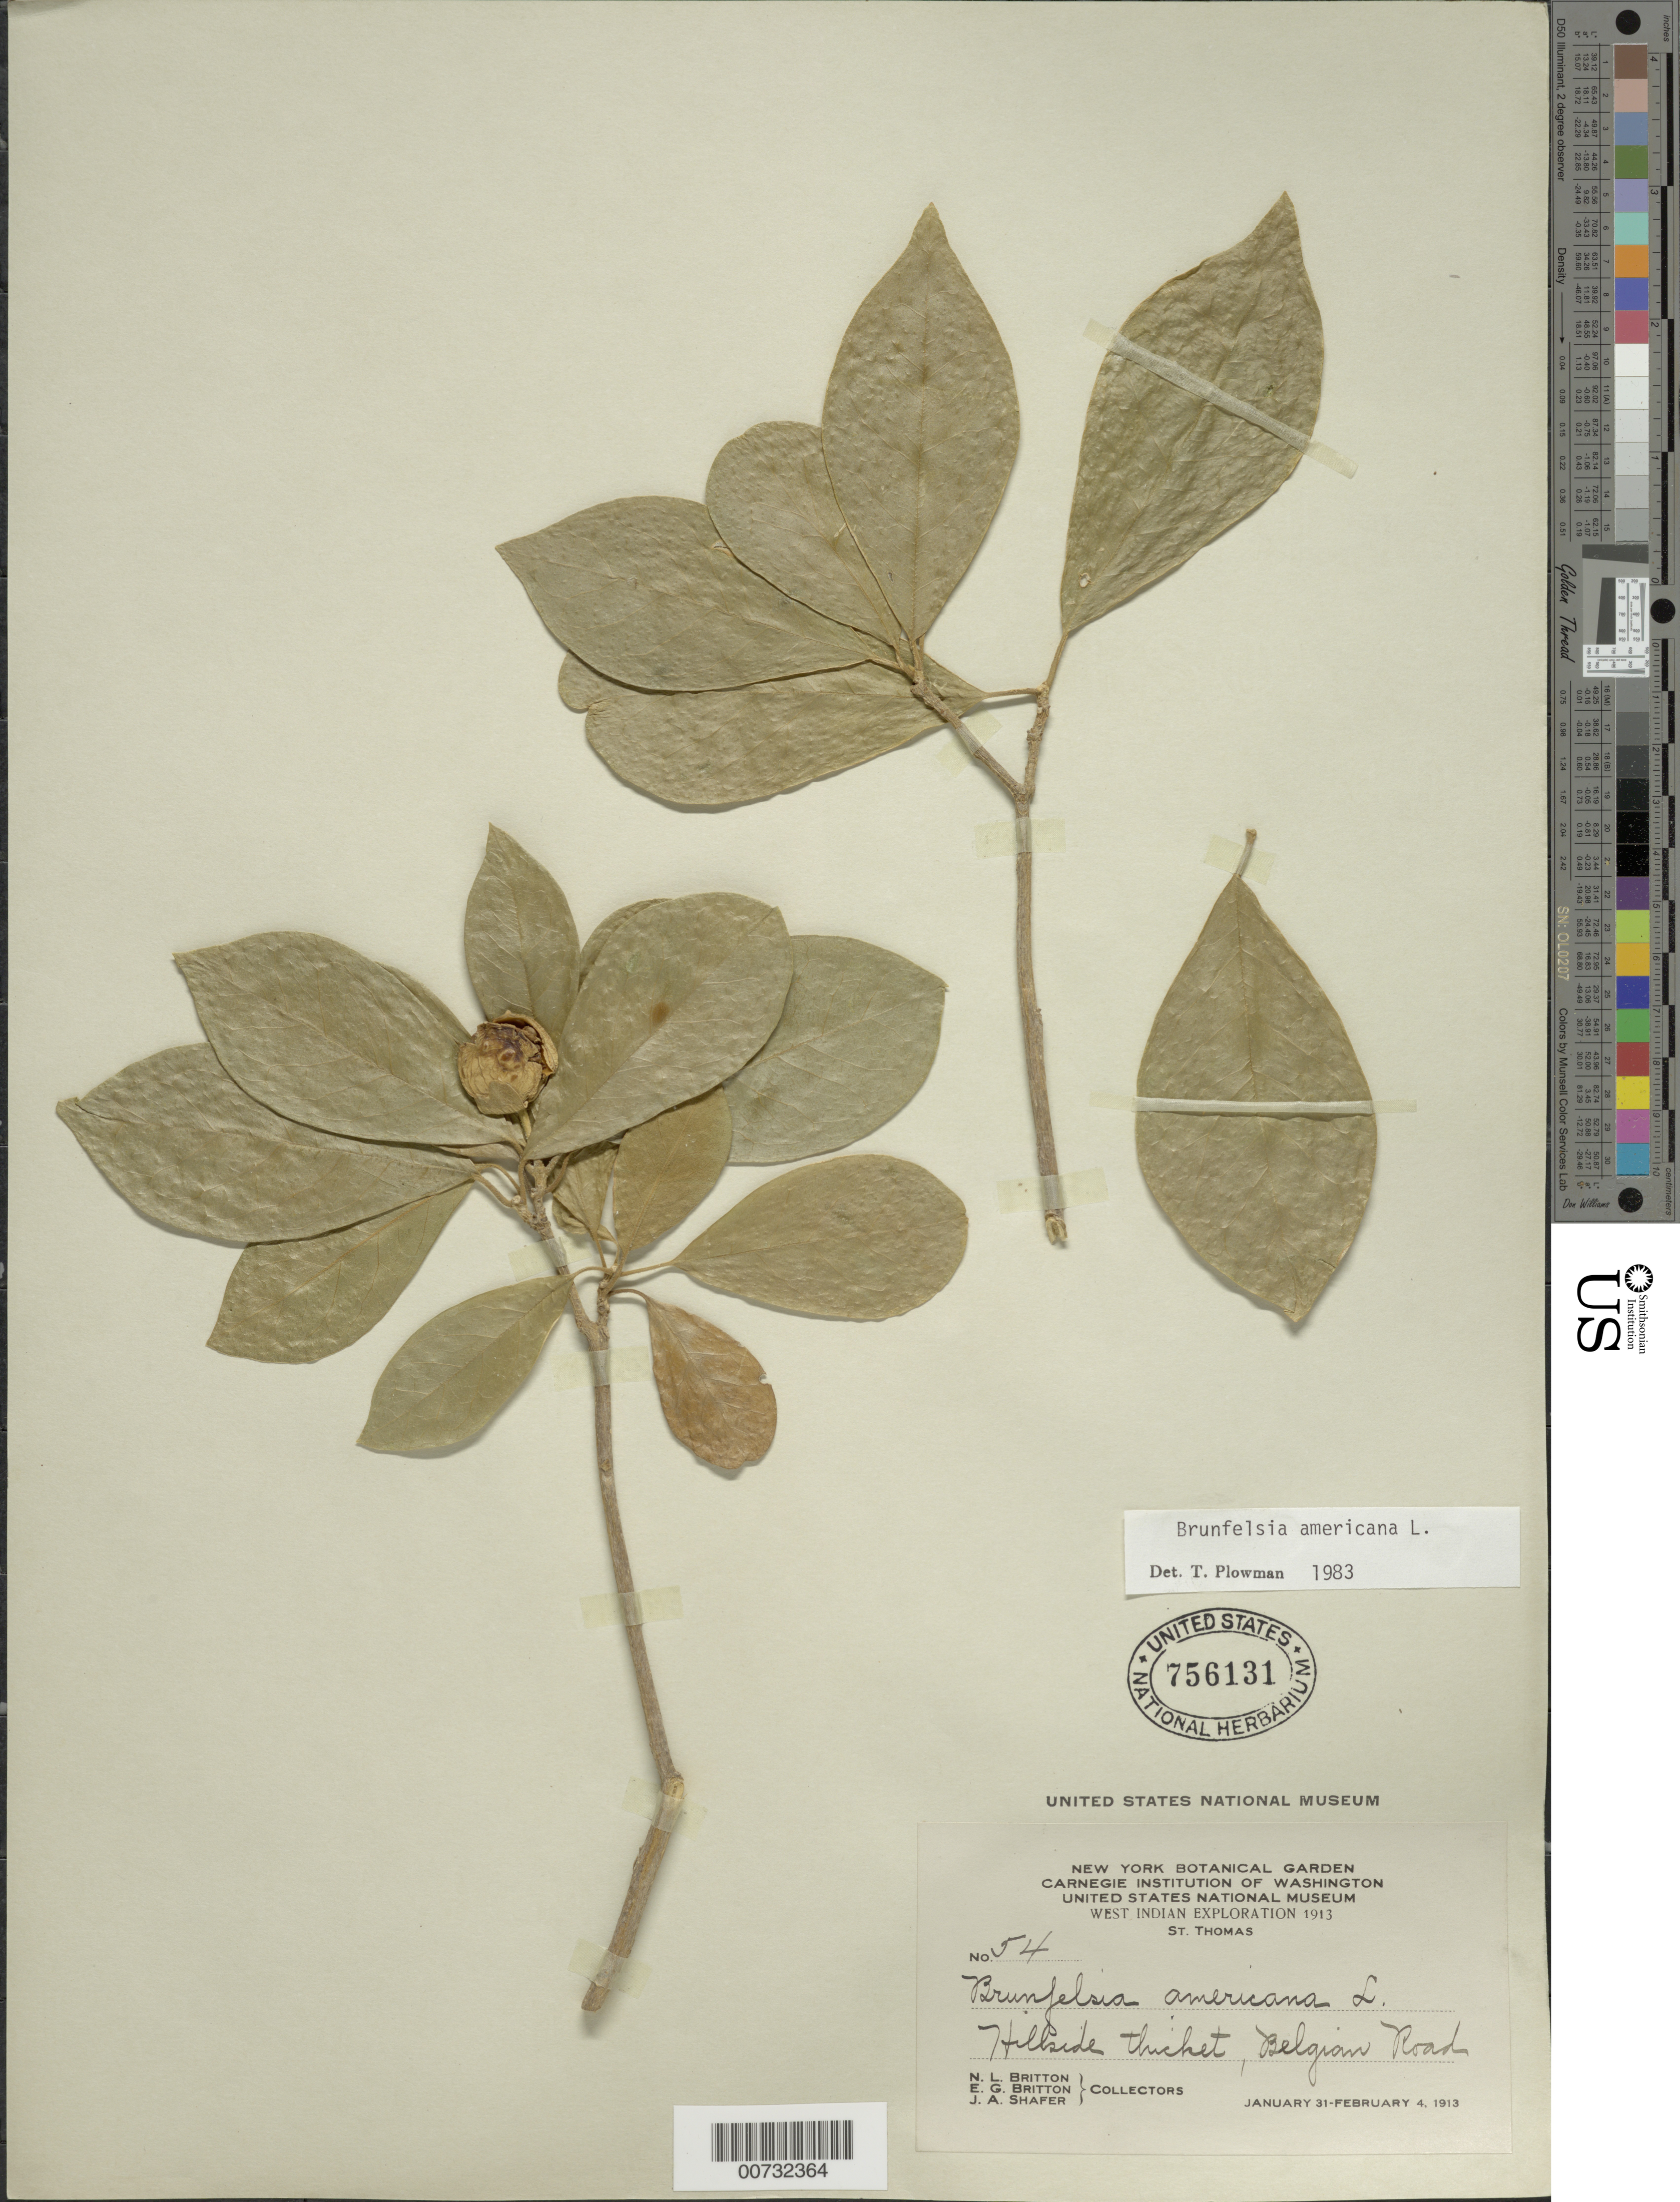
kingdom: Plantae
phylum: Tracheophyta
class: Magnoliopsida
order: Solanales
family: Solanaceae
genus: Brunfelsia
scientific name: Brunfelsia americana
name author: L.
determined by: Plowman, Timothy C.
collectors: N. Britton, E. G. Britton & J. A. Shafer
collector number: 54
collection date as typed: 31 Jan 1913 to 04 Feb 1913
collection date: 1913-01-31/1913-02-04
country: U.S. Virgin Islands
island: St. Thomas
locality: Belgian Road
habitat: Hillside thicket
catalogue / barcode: US 756131